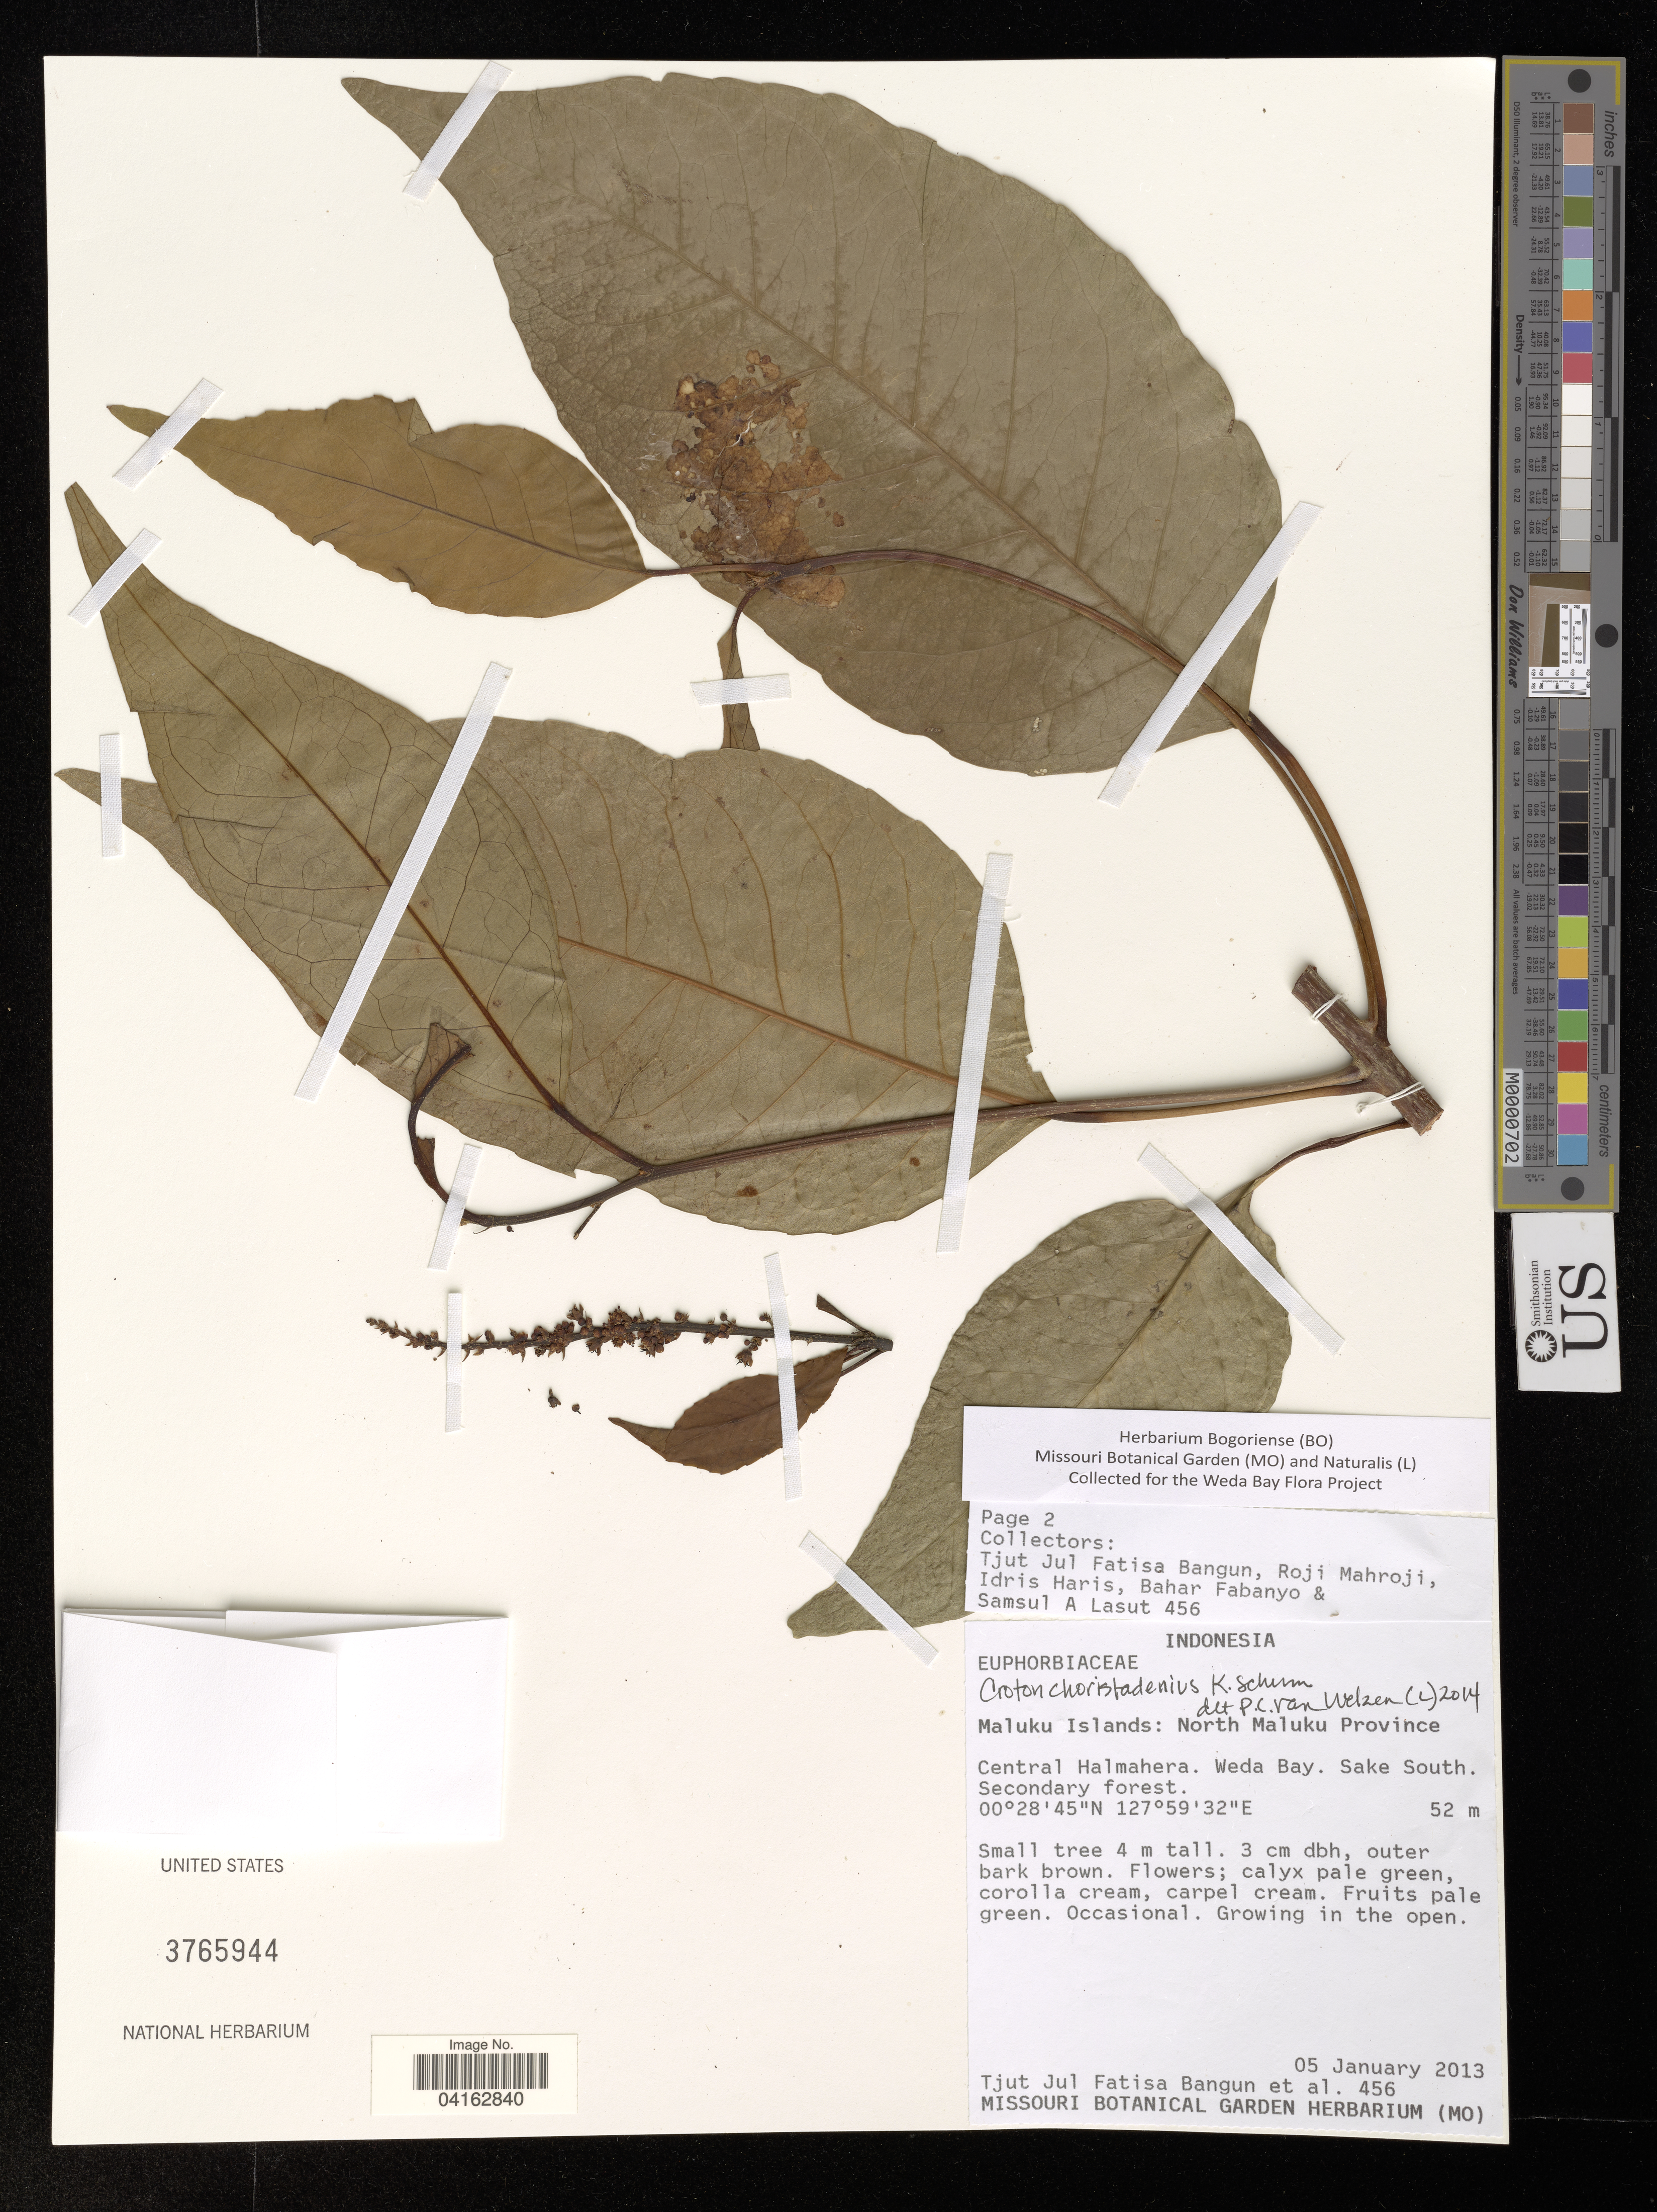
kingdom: Plantae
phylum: Tracheophyta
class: Magnoliopsida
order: Malpighiales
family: Euphorbiaceae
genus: Croton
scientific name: Croton choristadenius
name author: K. Schum.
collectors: T. Bangun, R. Mahroji, I. Haris, B. Fabanyo & S. Lasut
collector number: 456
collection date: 2013-01-05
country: Indonesia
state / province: Maluku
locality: Maluku Islands: North Maluku Province. Central Halmahera. Weda Bay. Sake South.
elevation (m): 52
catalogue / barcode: US 3765944